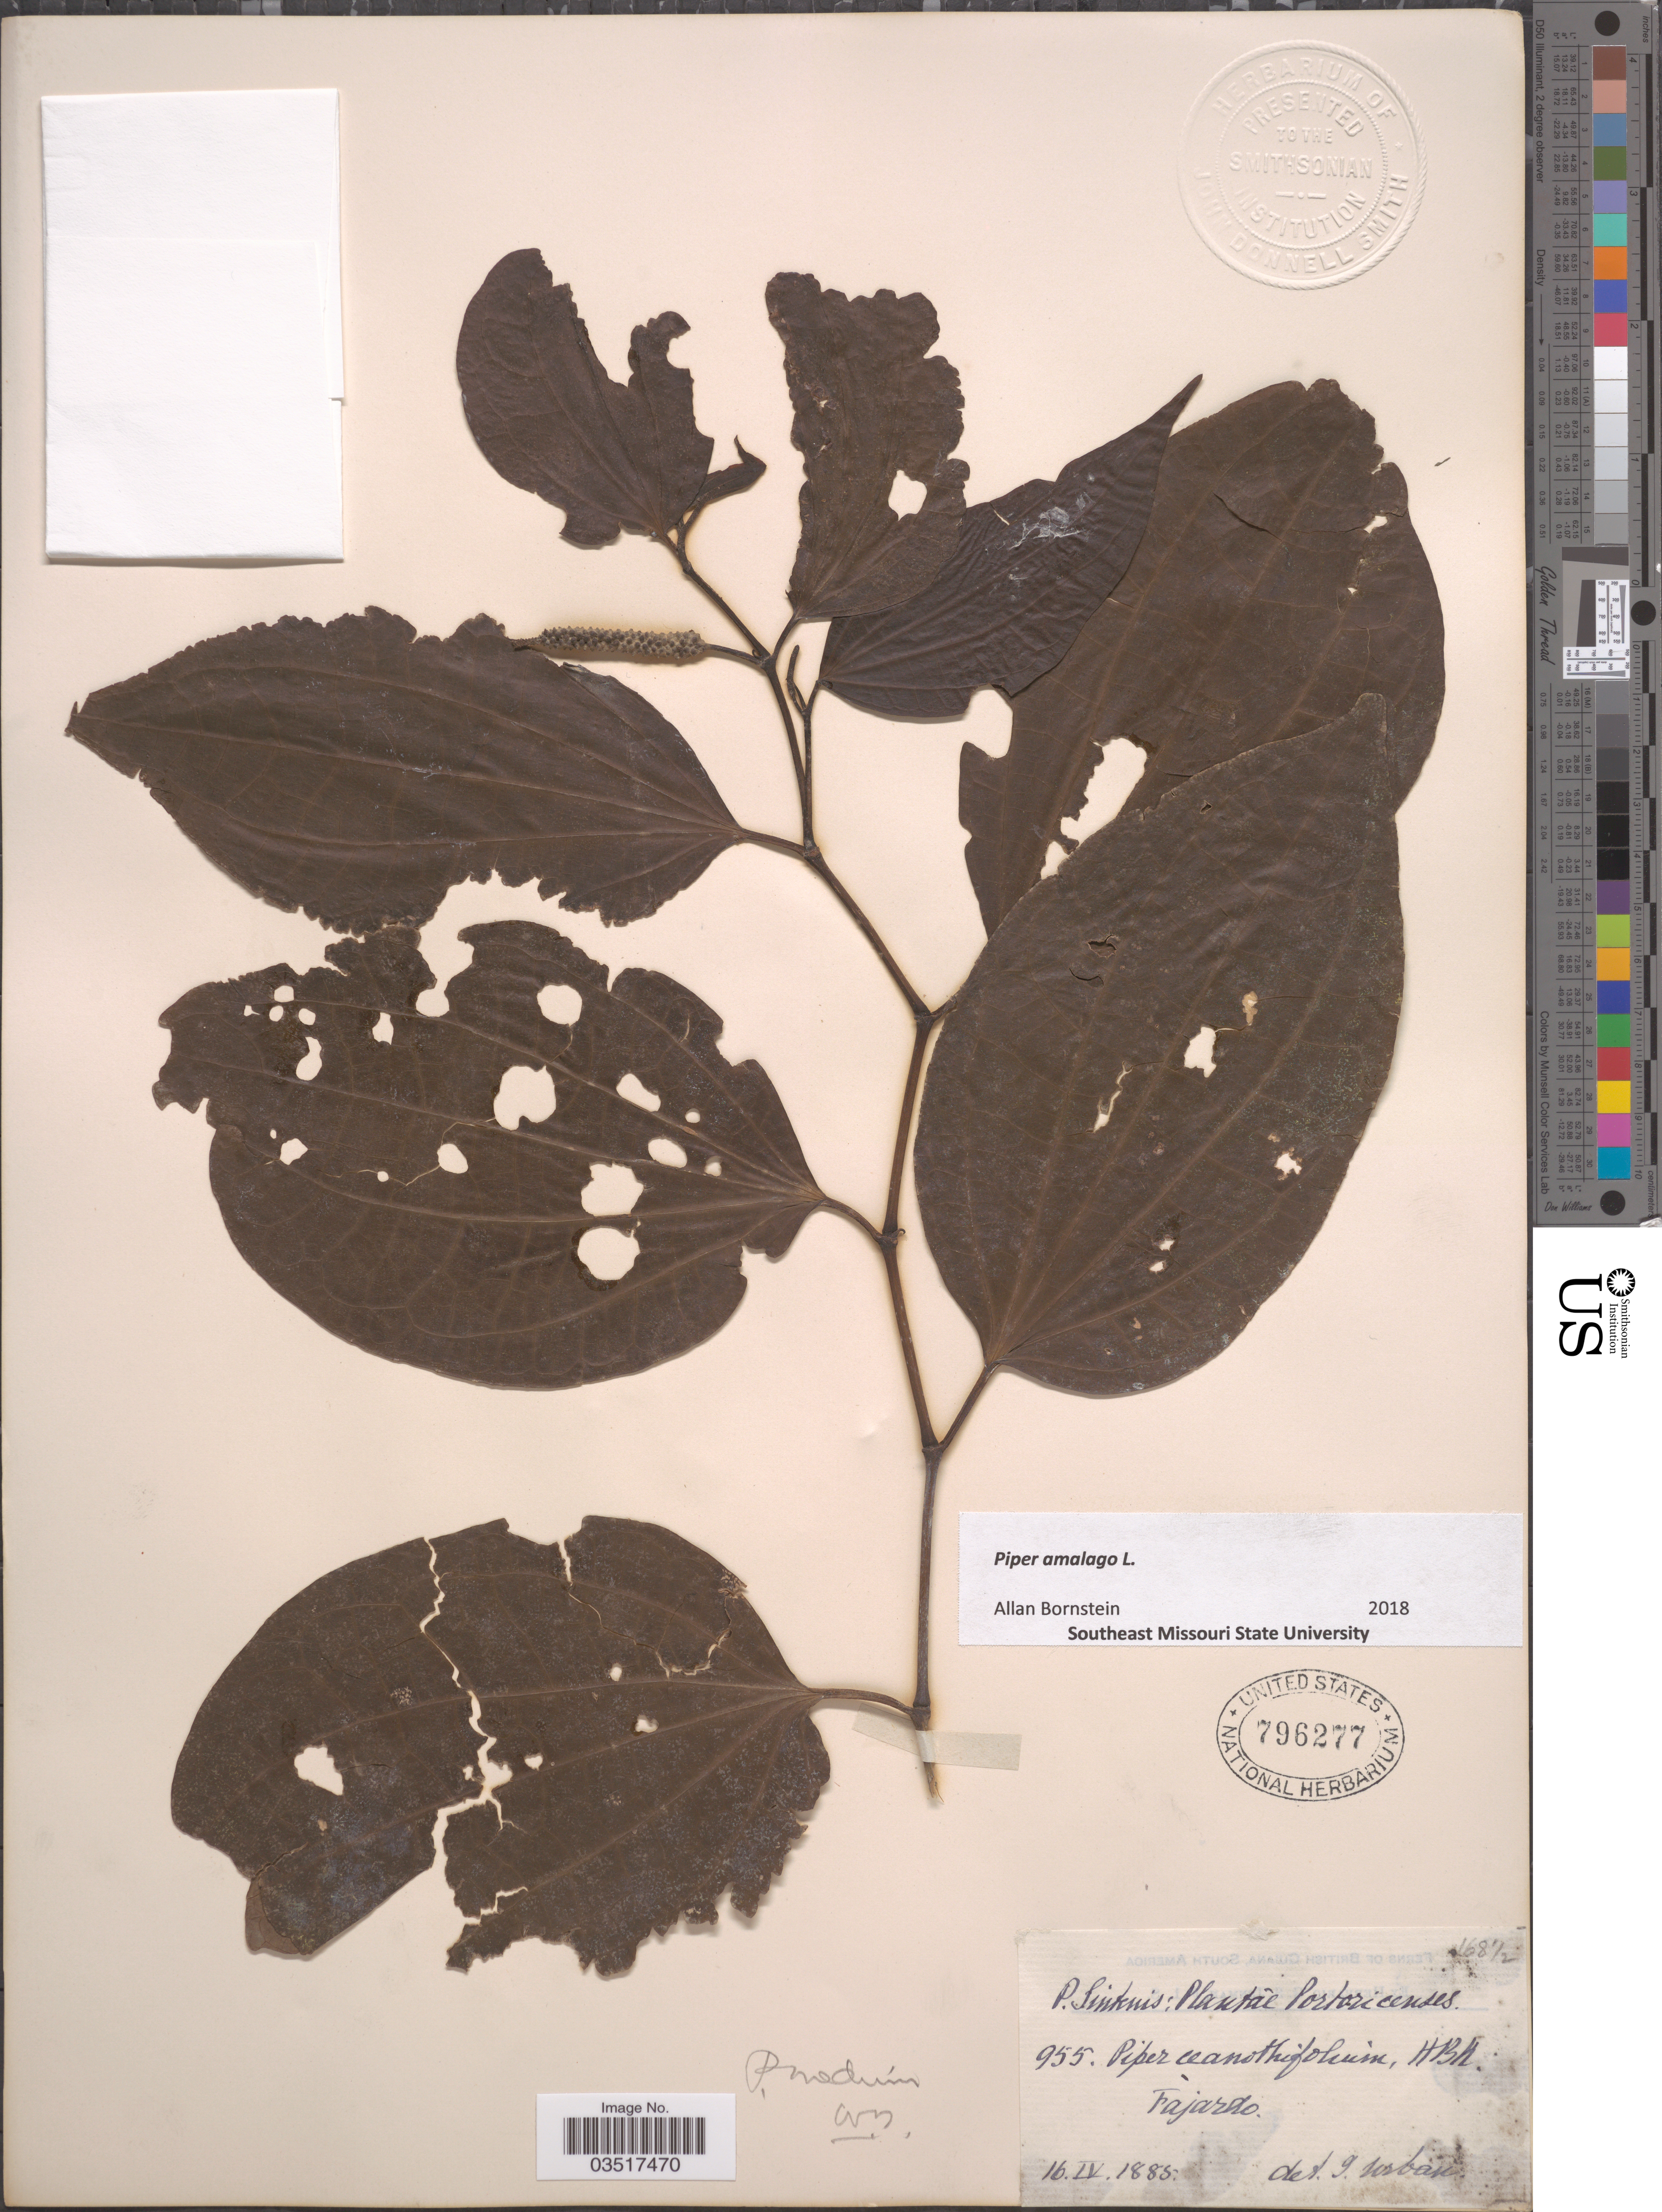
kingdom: Plantae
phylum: Tracheophyta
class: Magnoliopsida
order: Piperales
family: Piperaceae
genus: Piper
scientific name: Piper amalago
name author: L.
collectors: P. Sintenis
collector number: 955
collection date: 1885-04-16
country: Puerto Rico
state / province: Fajardo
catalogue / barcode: US 796277